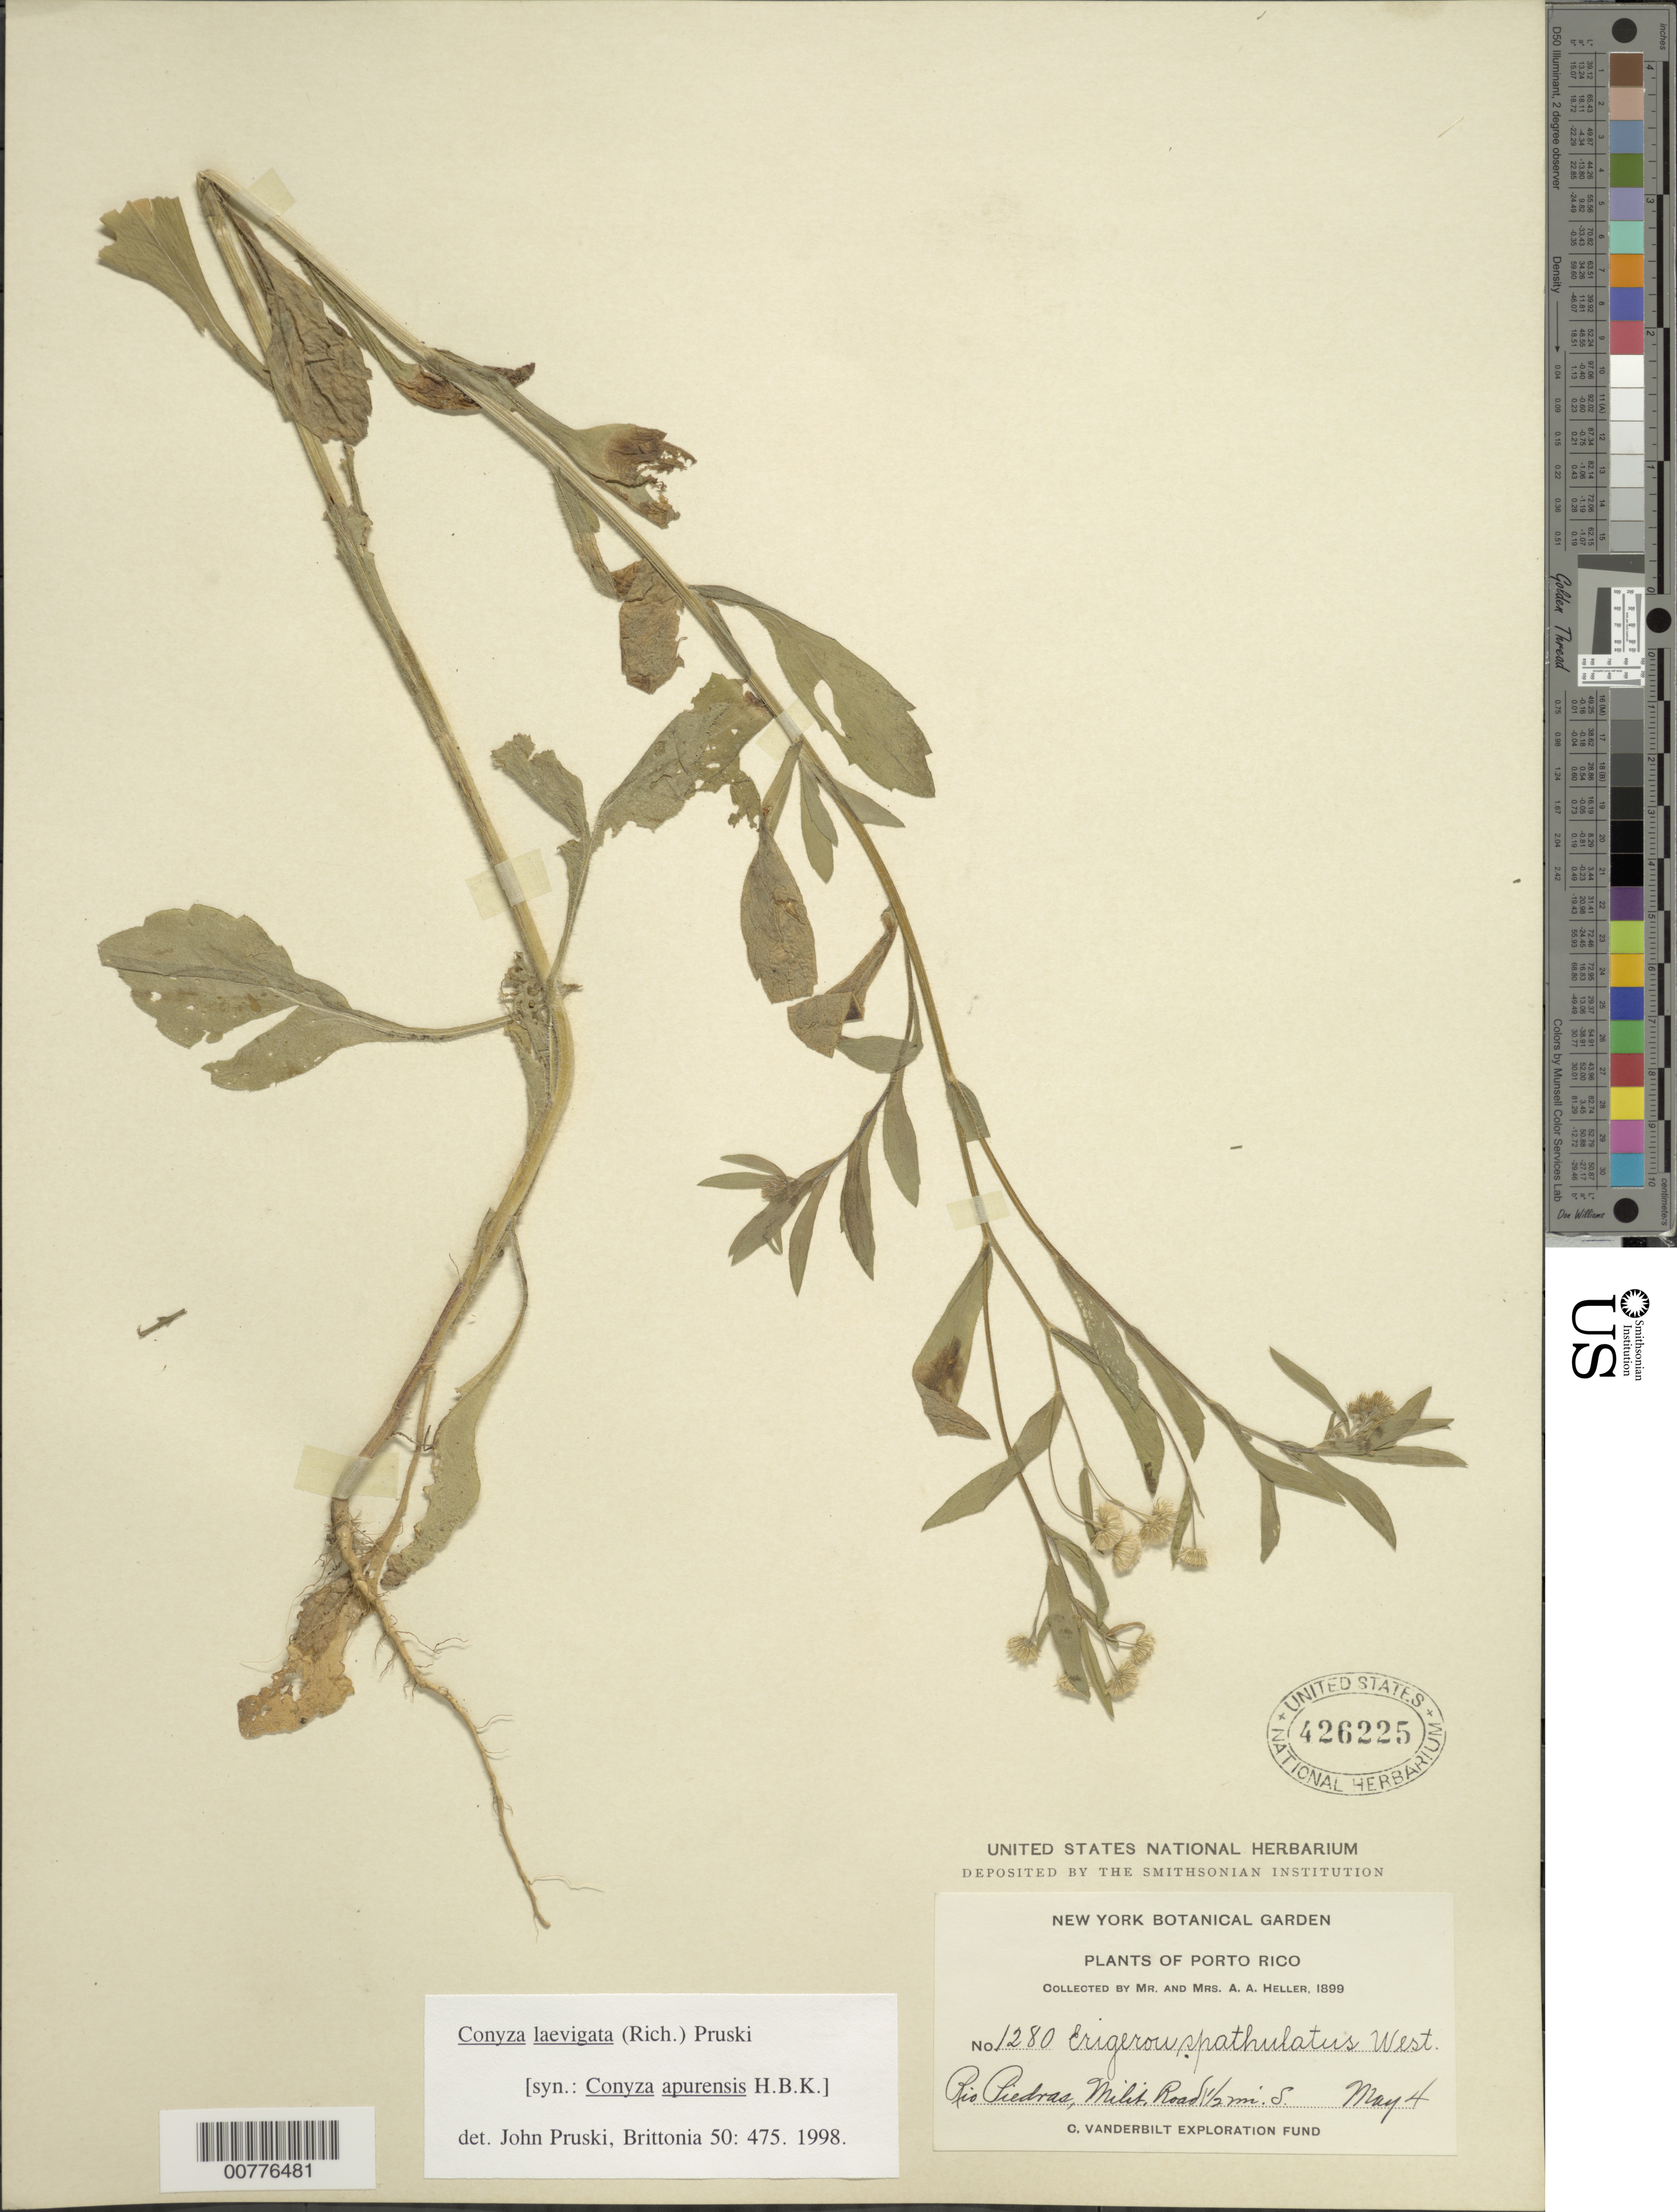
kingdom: Plantae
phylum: Tracheophyta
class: Magnoliopsida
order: Asterales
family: Asteraceae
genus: Conyza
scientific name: Conyza laevigata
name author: (Rich.) Pruski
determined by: Pruski, J. F.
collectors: A. A. Heller & E. G. Heller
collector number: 1280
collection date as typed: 04 May 1899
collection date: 1899-05-04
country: Puerto Rico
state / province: San Juan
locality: Río Piedras, Milis Road, 1.5 mi S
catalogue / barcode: US 426225